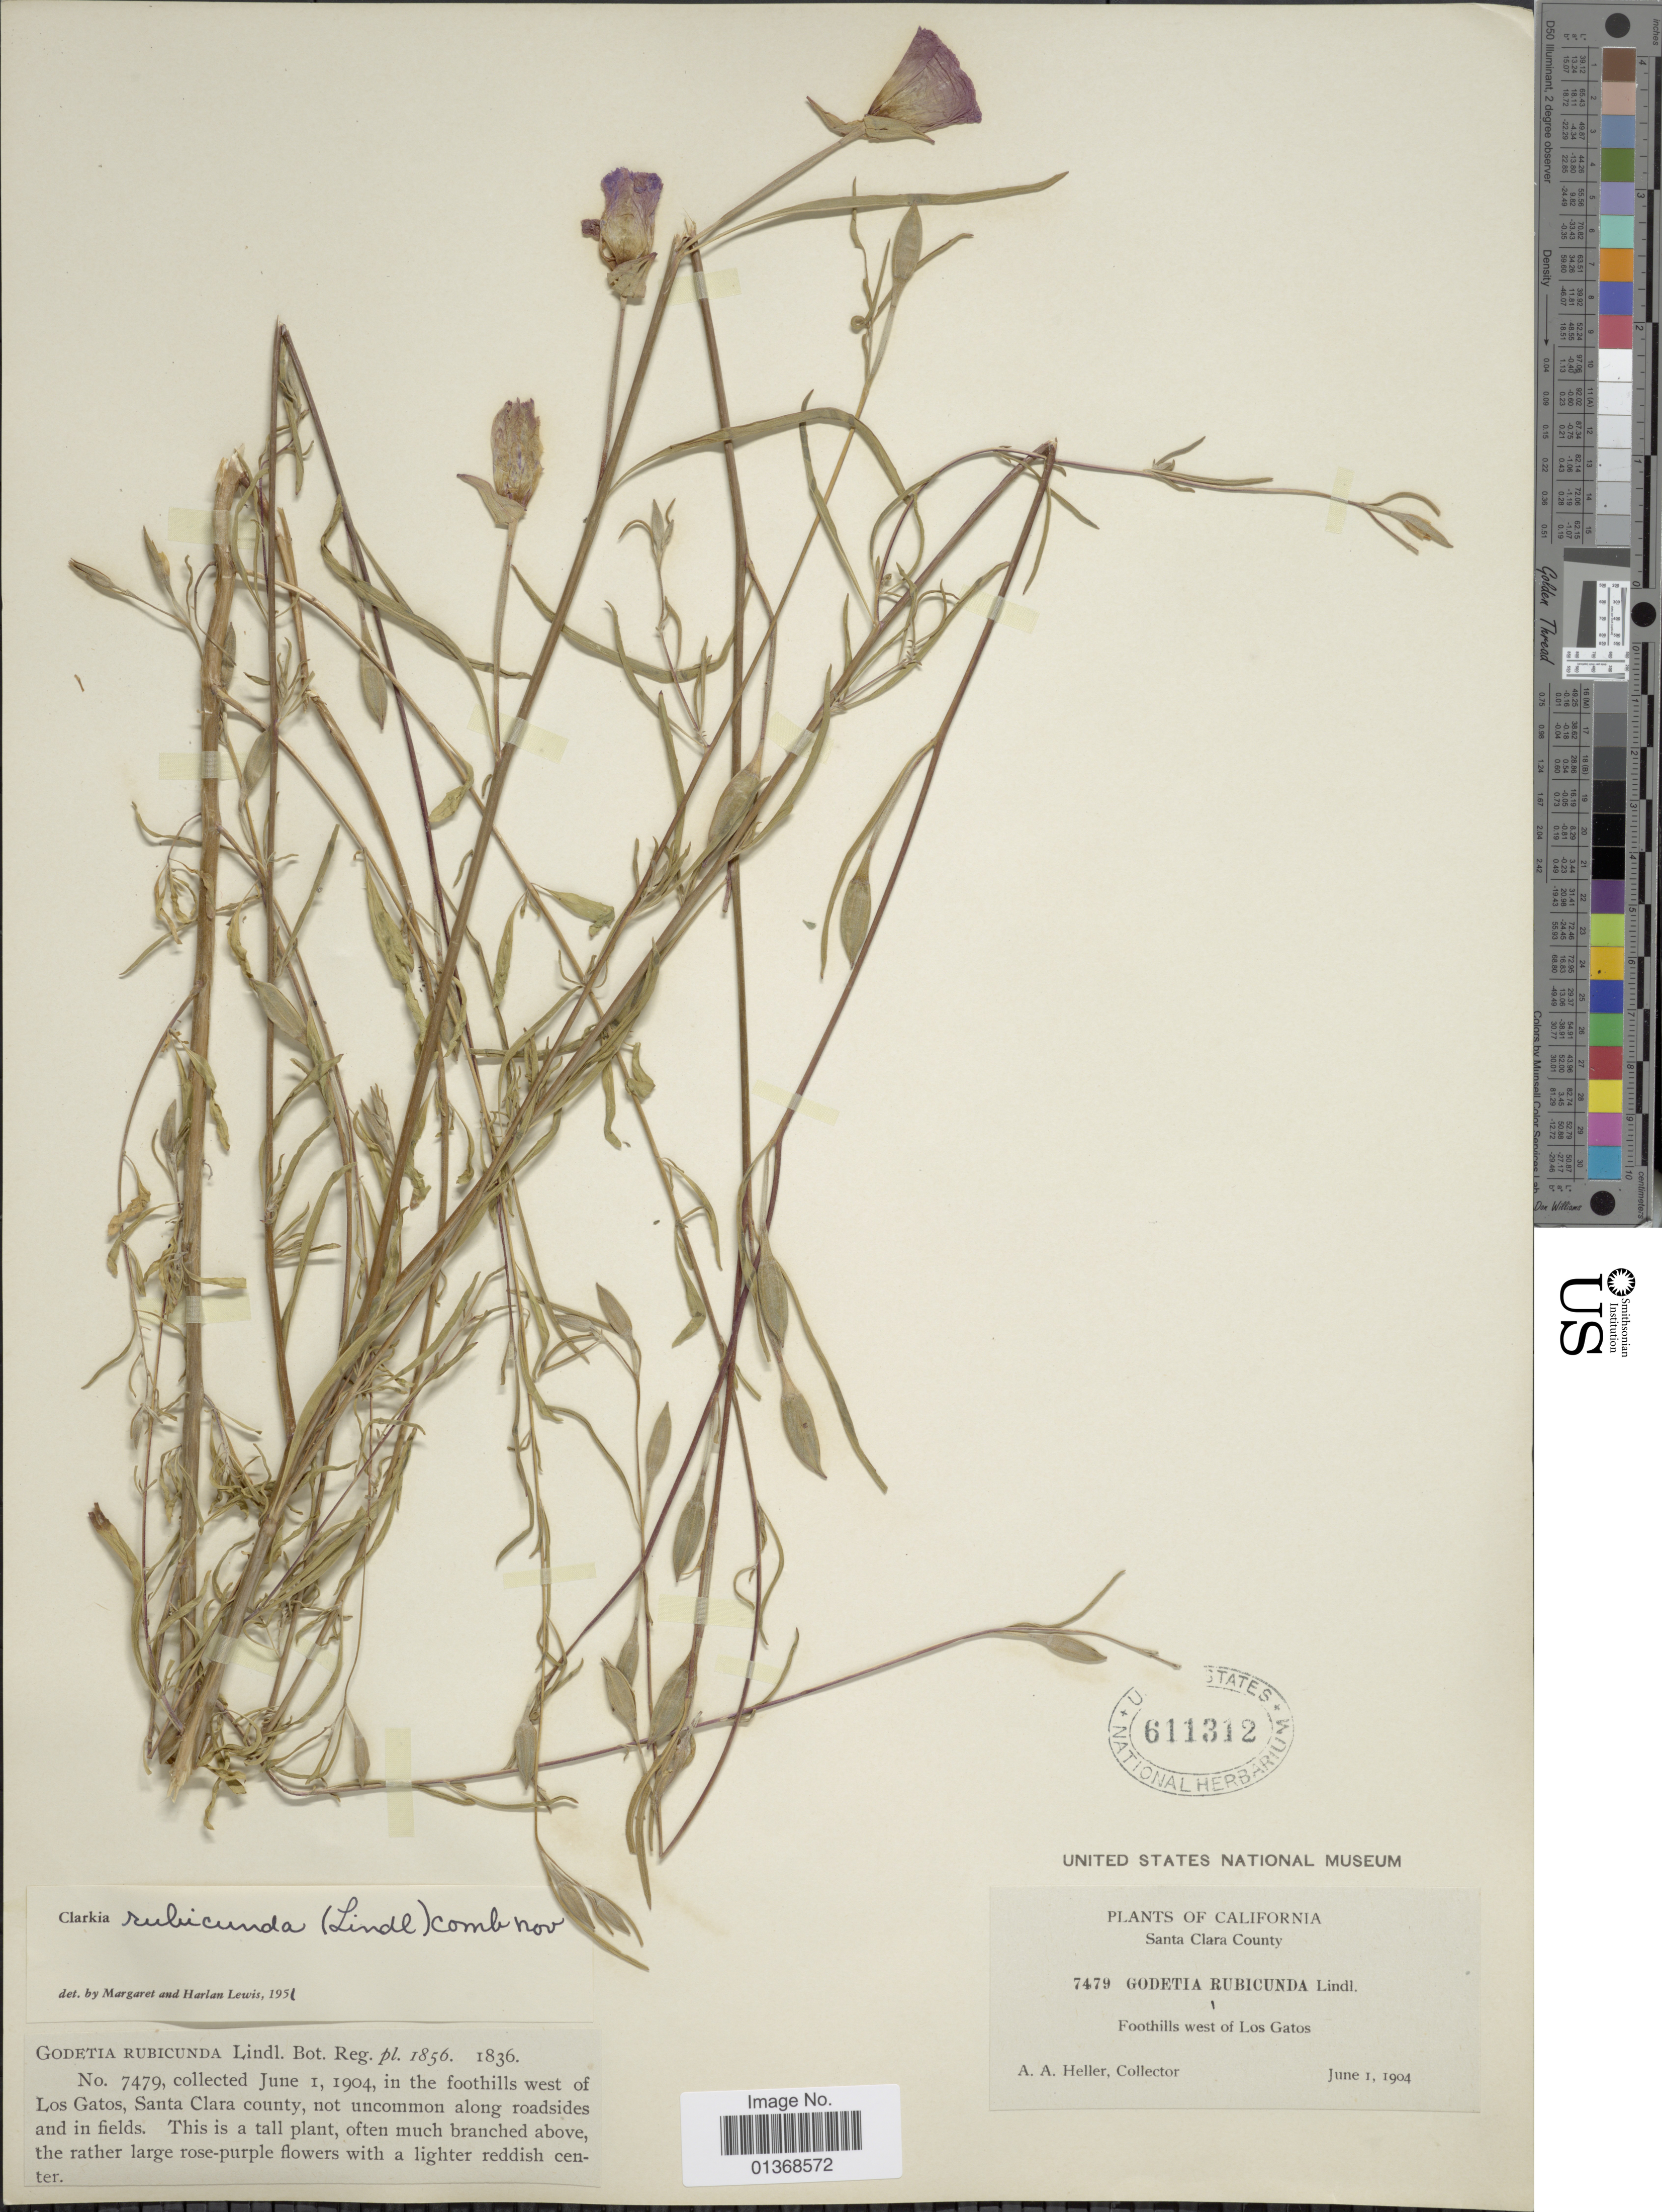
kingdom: Plantae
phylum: Tracheophyta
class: Magnoliopsida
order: Myrtales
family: Onagraceae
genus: Clarkia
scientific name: Clarkia rubicunda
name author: (Lindl.) F. H. Lewis & M.R. Lewis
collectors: A. A. Heller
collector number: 7479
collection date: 1904-06-01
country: United States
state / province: California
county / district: Santa Clara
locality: Santa Clara County, Foothills west of Los Gatos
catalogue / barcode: US 611312